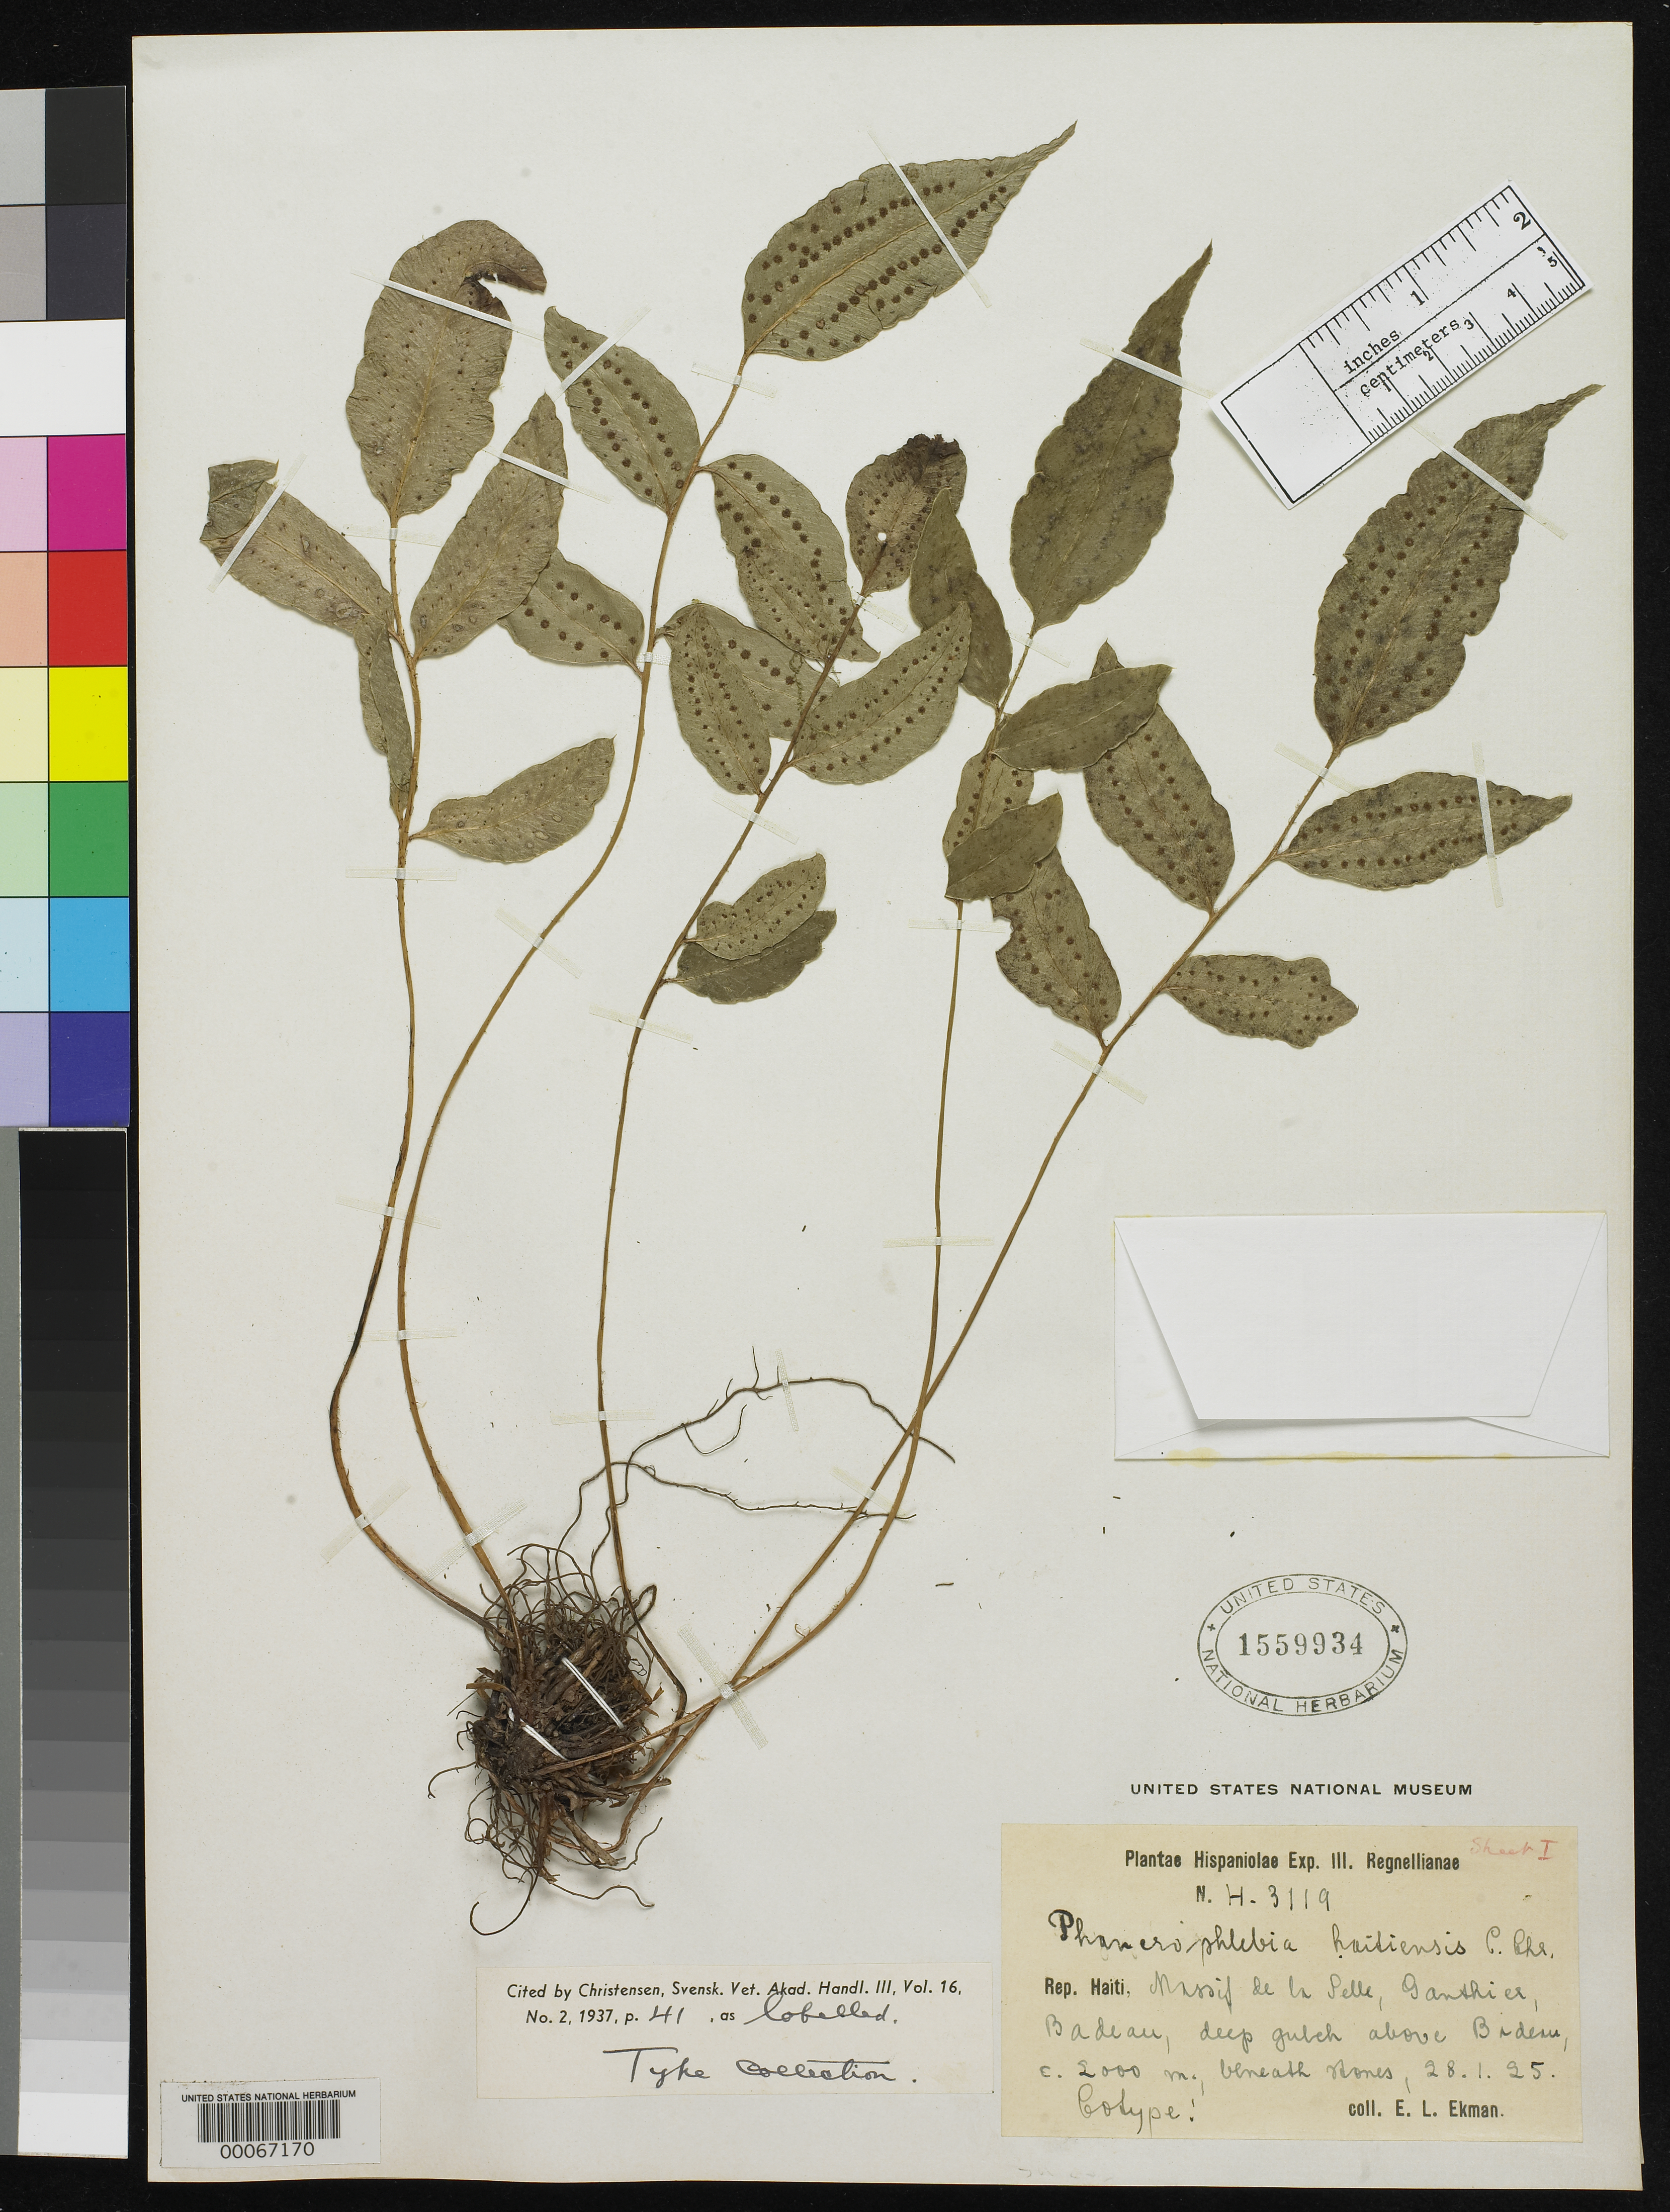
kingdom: Plantae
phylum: Tracheophyta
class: Polypodiopsida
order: Polypodiales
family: Dryopteridaceae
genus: Phanerophlebia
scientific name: Phanerophlebia haitiensis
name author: C. Chr.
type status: Isotype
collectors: E. L. Ekman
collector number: H3119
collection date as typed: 28 Jan 1925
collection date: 1925-01-28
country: Haiti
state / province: Ouest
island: Hispaniola Island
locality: Morne La Selle, above Badeau.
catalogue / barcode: US 1559934